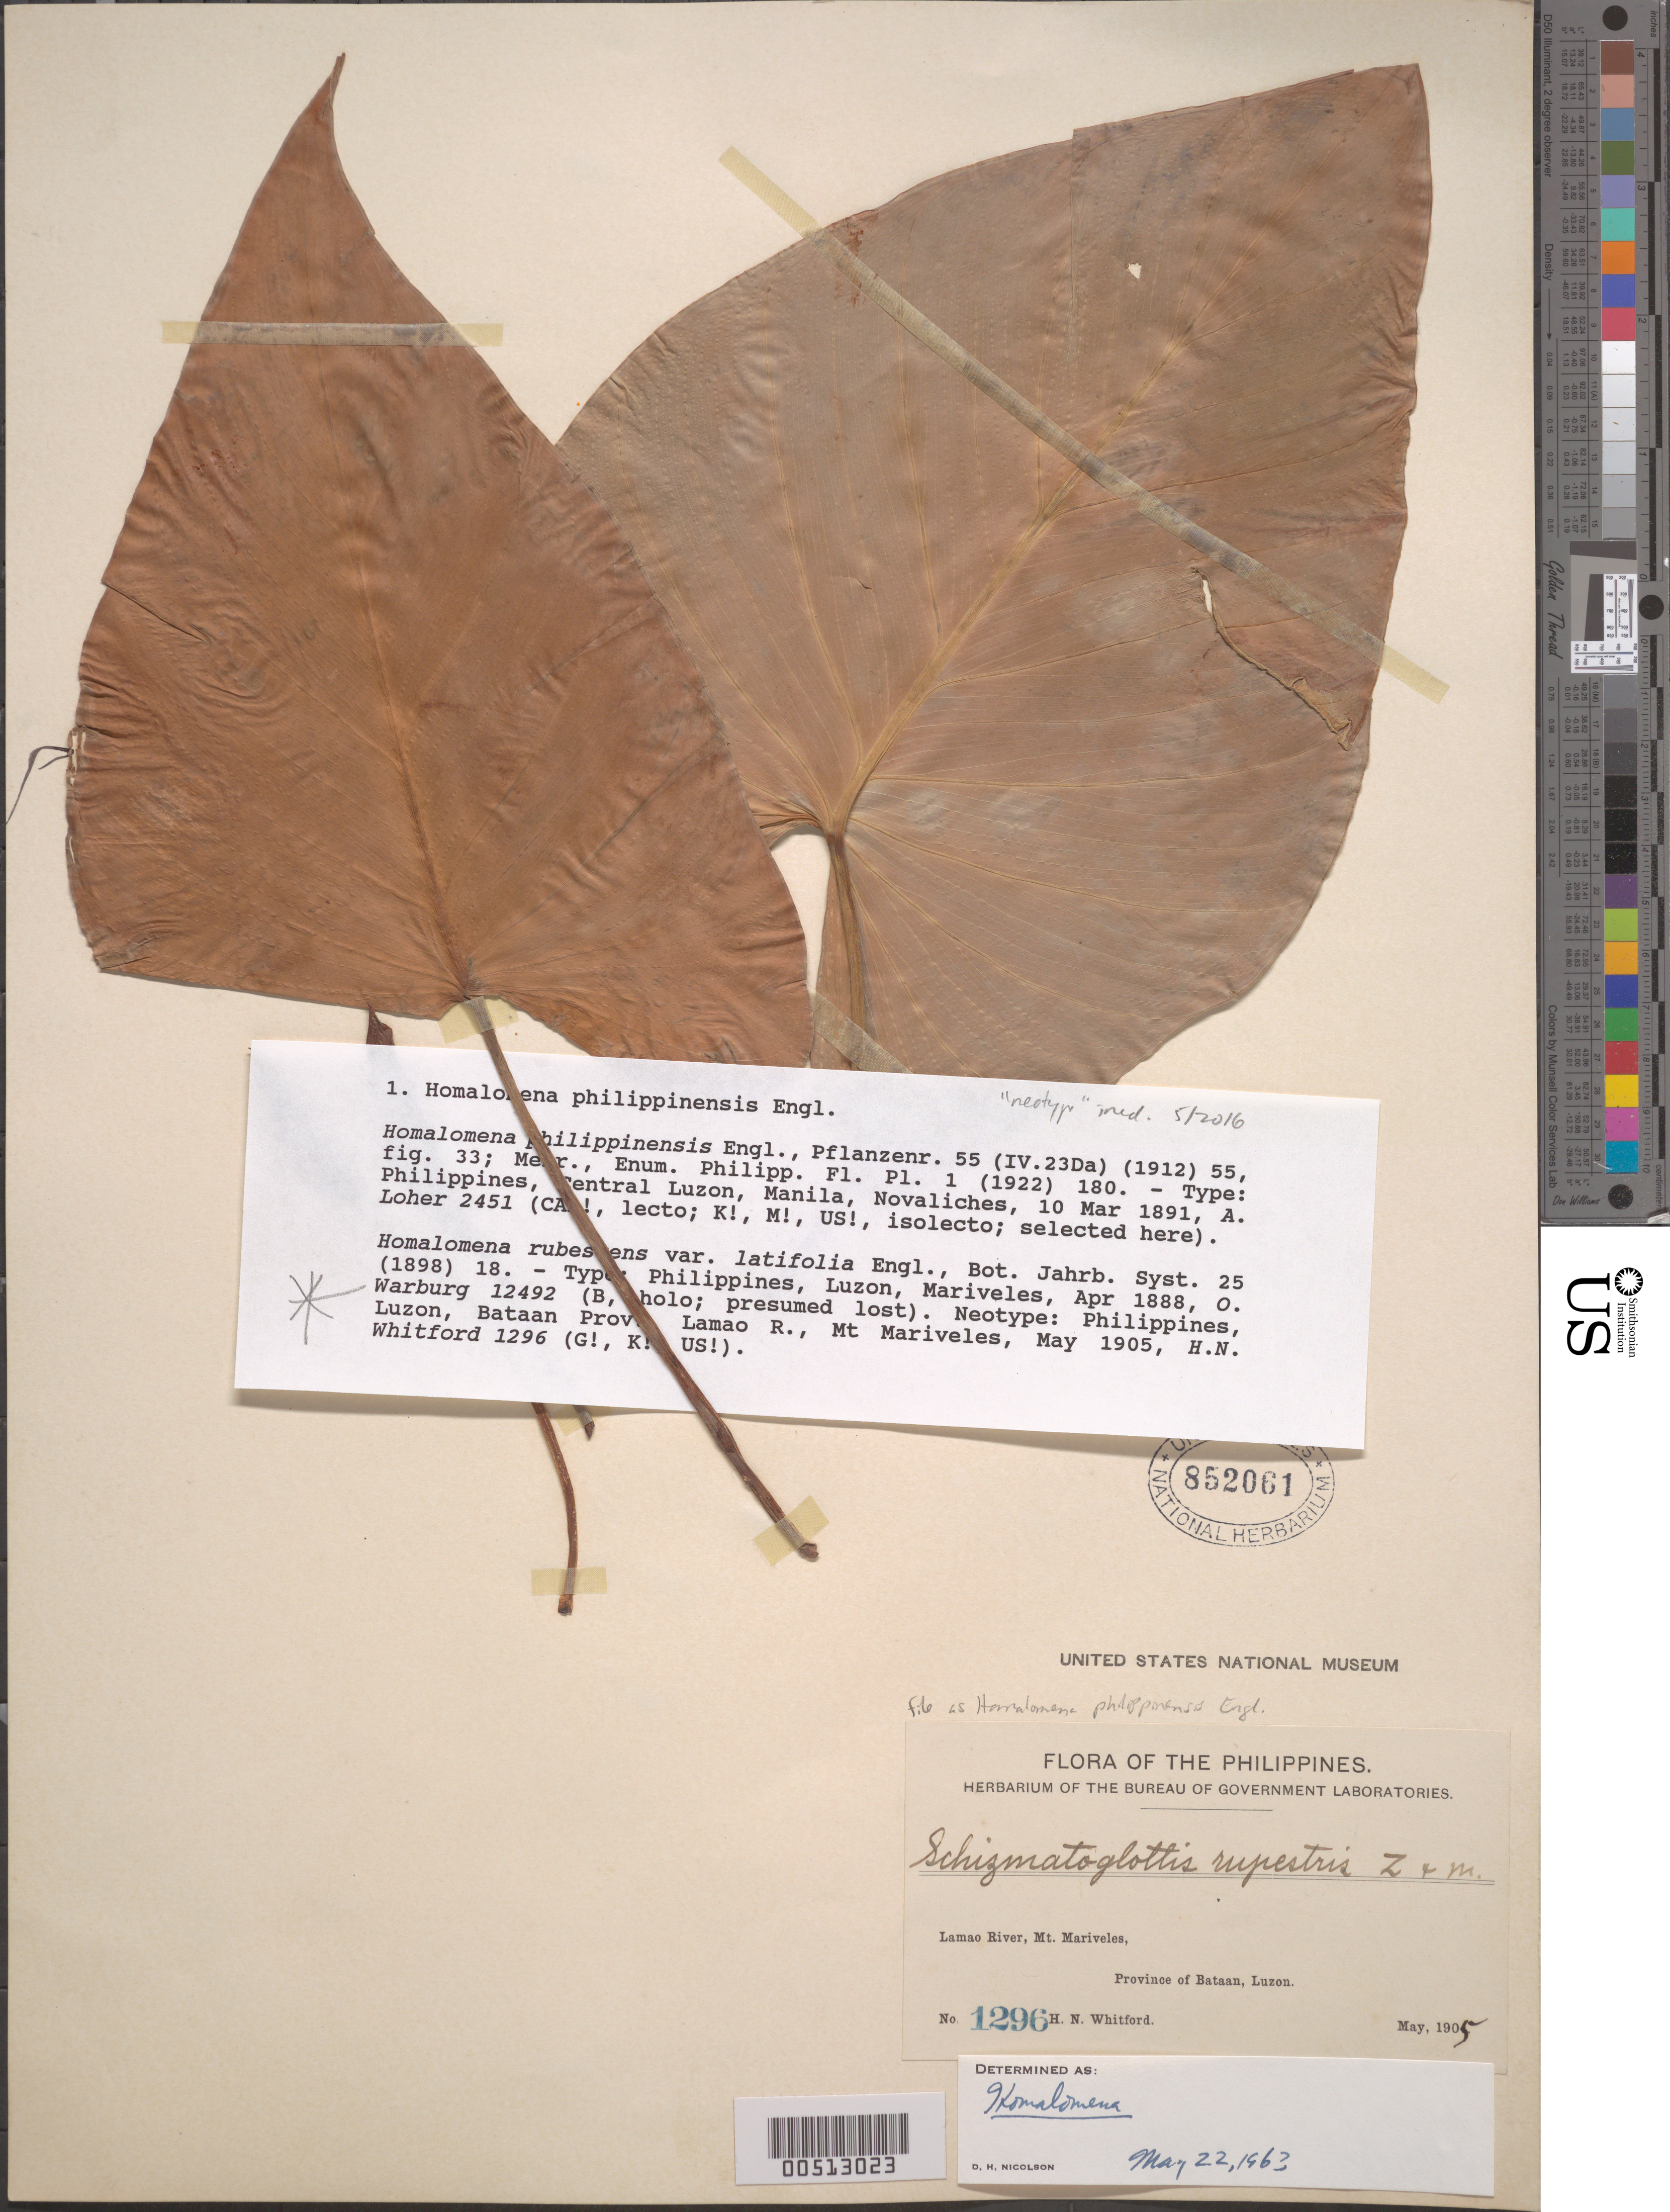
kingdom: Plantae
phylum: Tracheophyta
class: Liliopsida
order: Alismatales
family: Araceae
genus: Homalomena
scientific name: Homalomena philippinensis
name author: Engl.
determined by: Hay, A.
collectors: H. N. Whitford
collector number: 1296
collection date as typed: May 1905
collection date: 1905-05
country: Philippines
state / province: Central Luzon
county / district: Bataan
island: Luzon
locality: Lamao River, Mt Mariveles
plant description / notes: Annotated by A. Hay (undated) as isoneotype of Homalomena rubescens var. latifolia Engl.; neotypification apparently never published [still ined. as of May 2016], specimen re-filed in general herbarium.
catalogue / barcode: US 852061